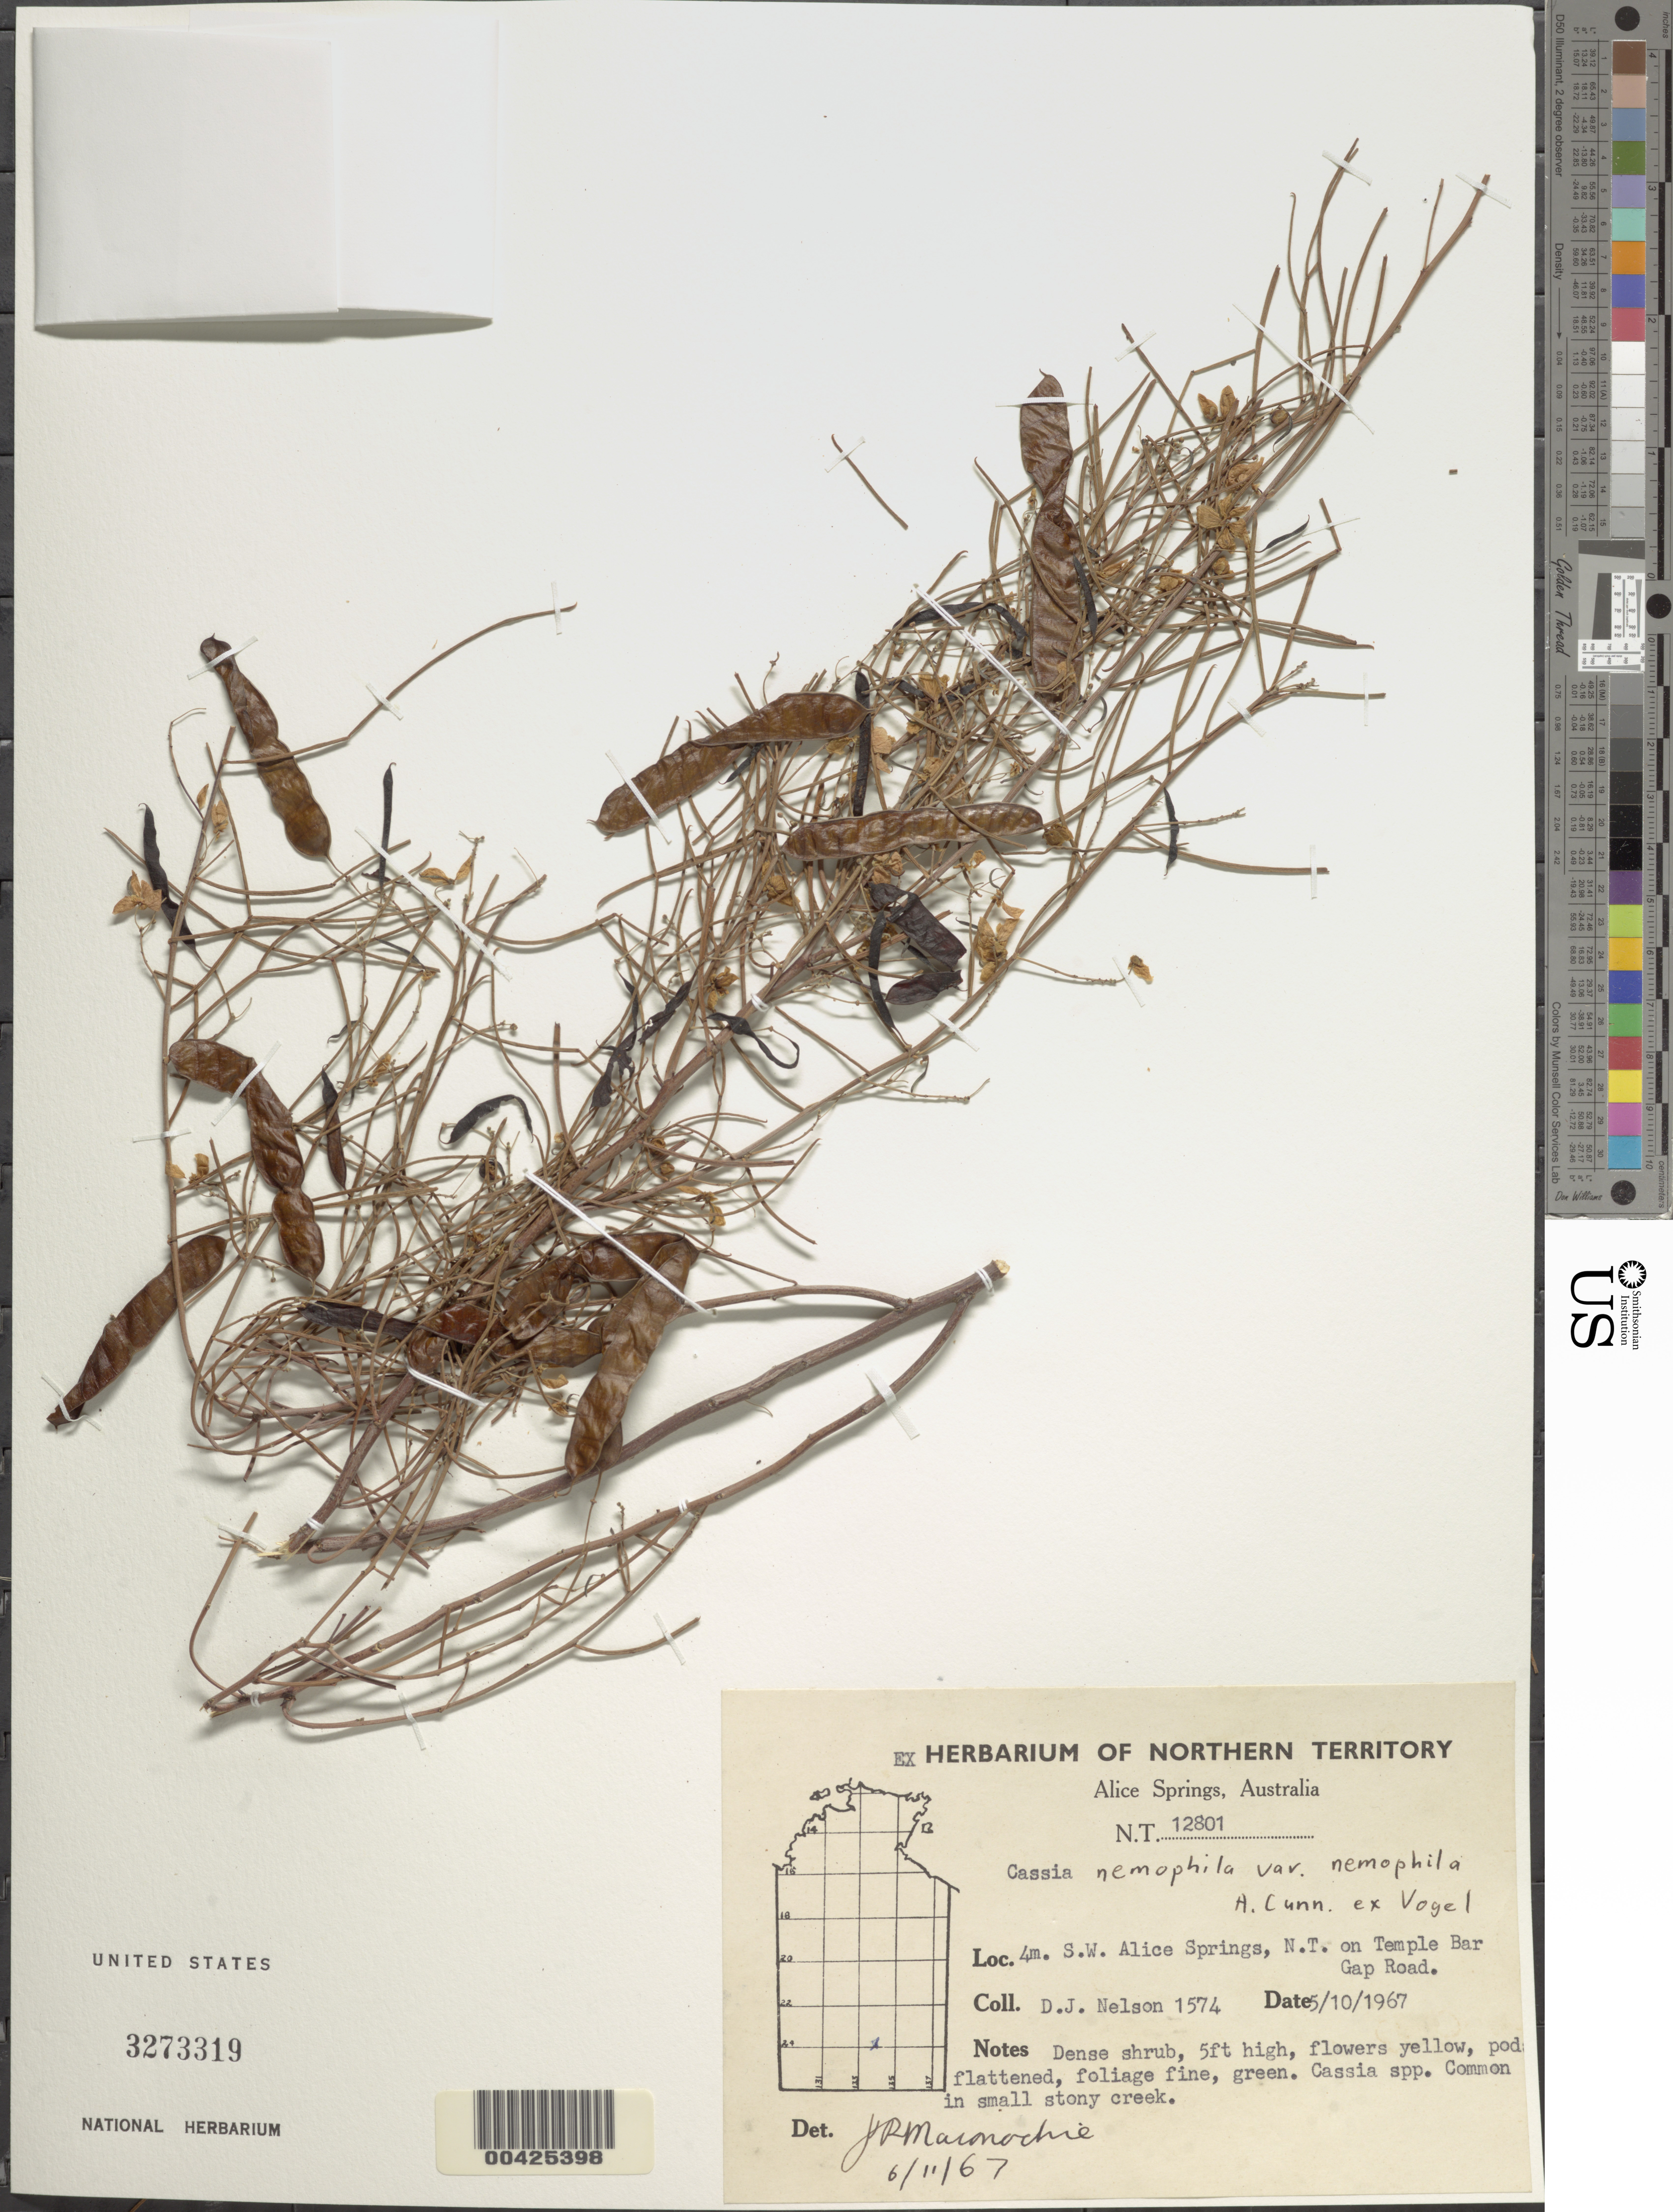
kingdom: Plantae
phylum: Tracheophyta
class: Magnoliopsida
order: Fabales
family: Fabaceae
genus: Senna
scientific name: Senna artemisioides subsp. filifolia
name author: Randell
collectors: D. J. Nelson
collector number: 1574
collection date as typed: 10 May 1967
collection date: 1967-05-10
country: Australia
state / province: Northern Territory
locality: Alice springs, temple bar gap road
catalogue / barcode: US 3273319